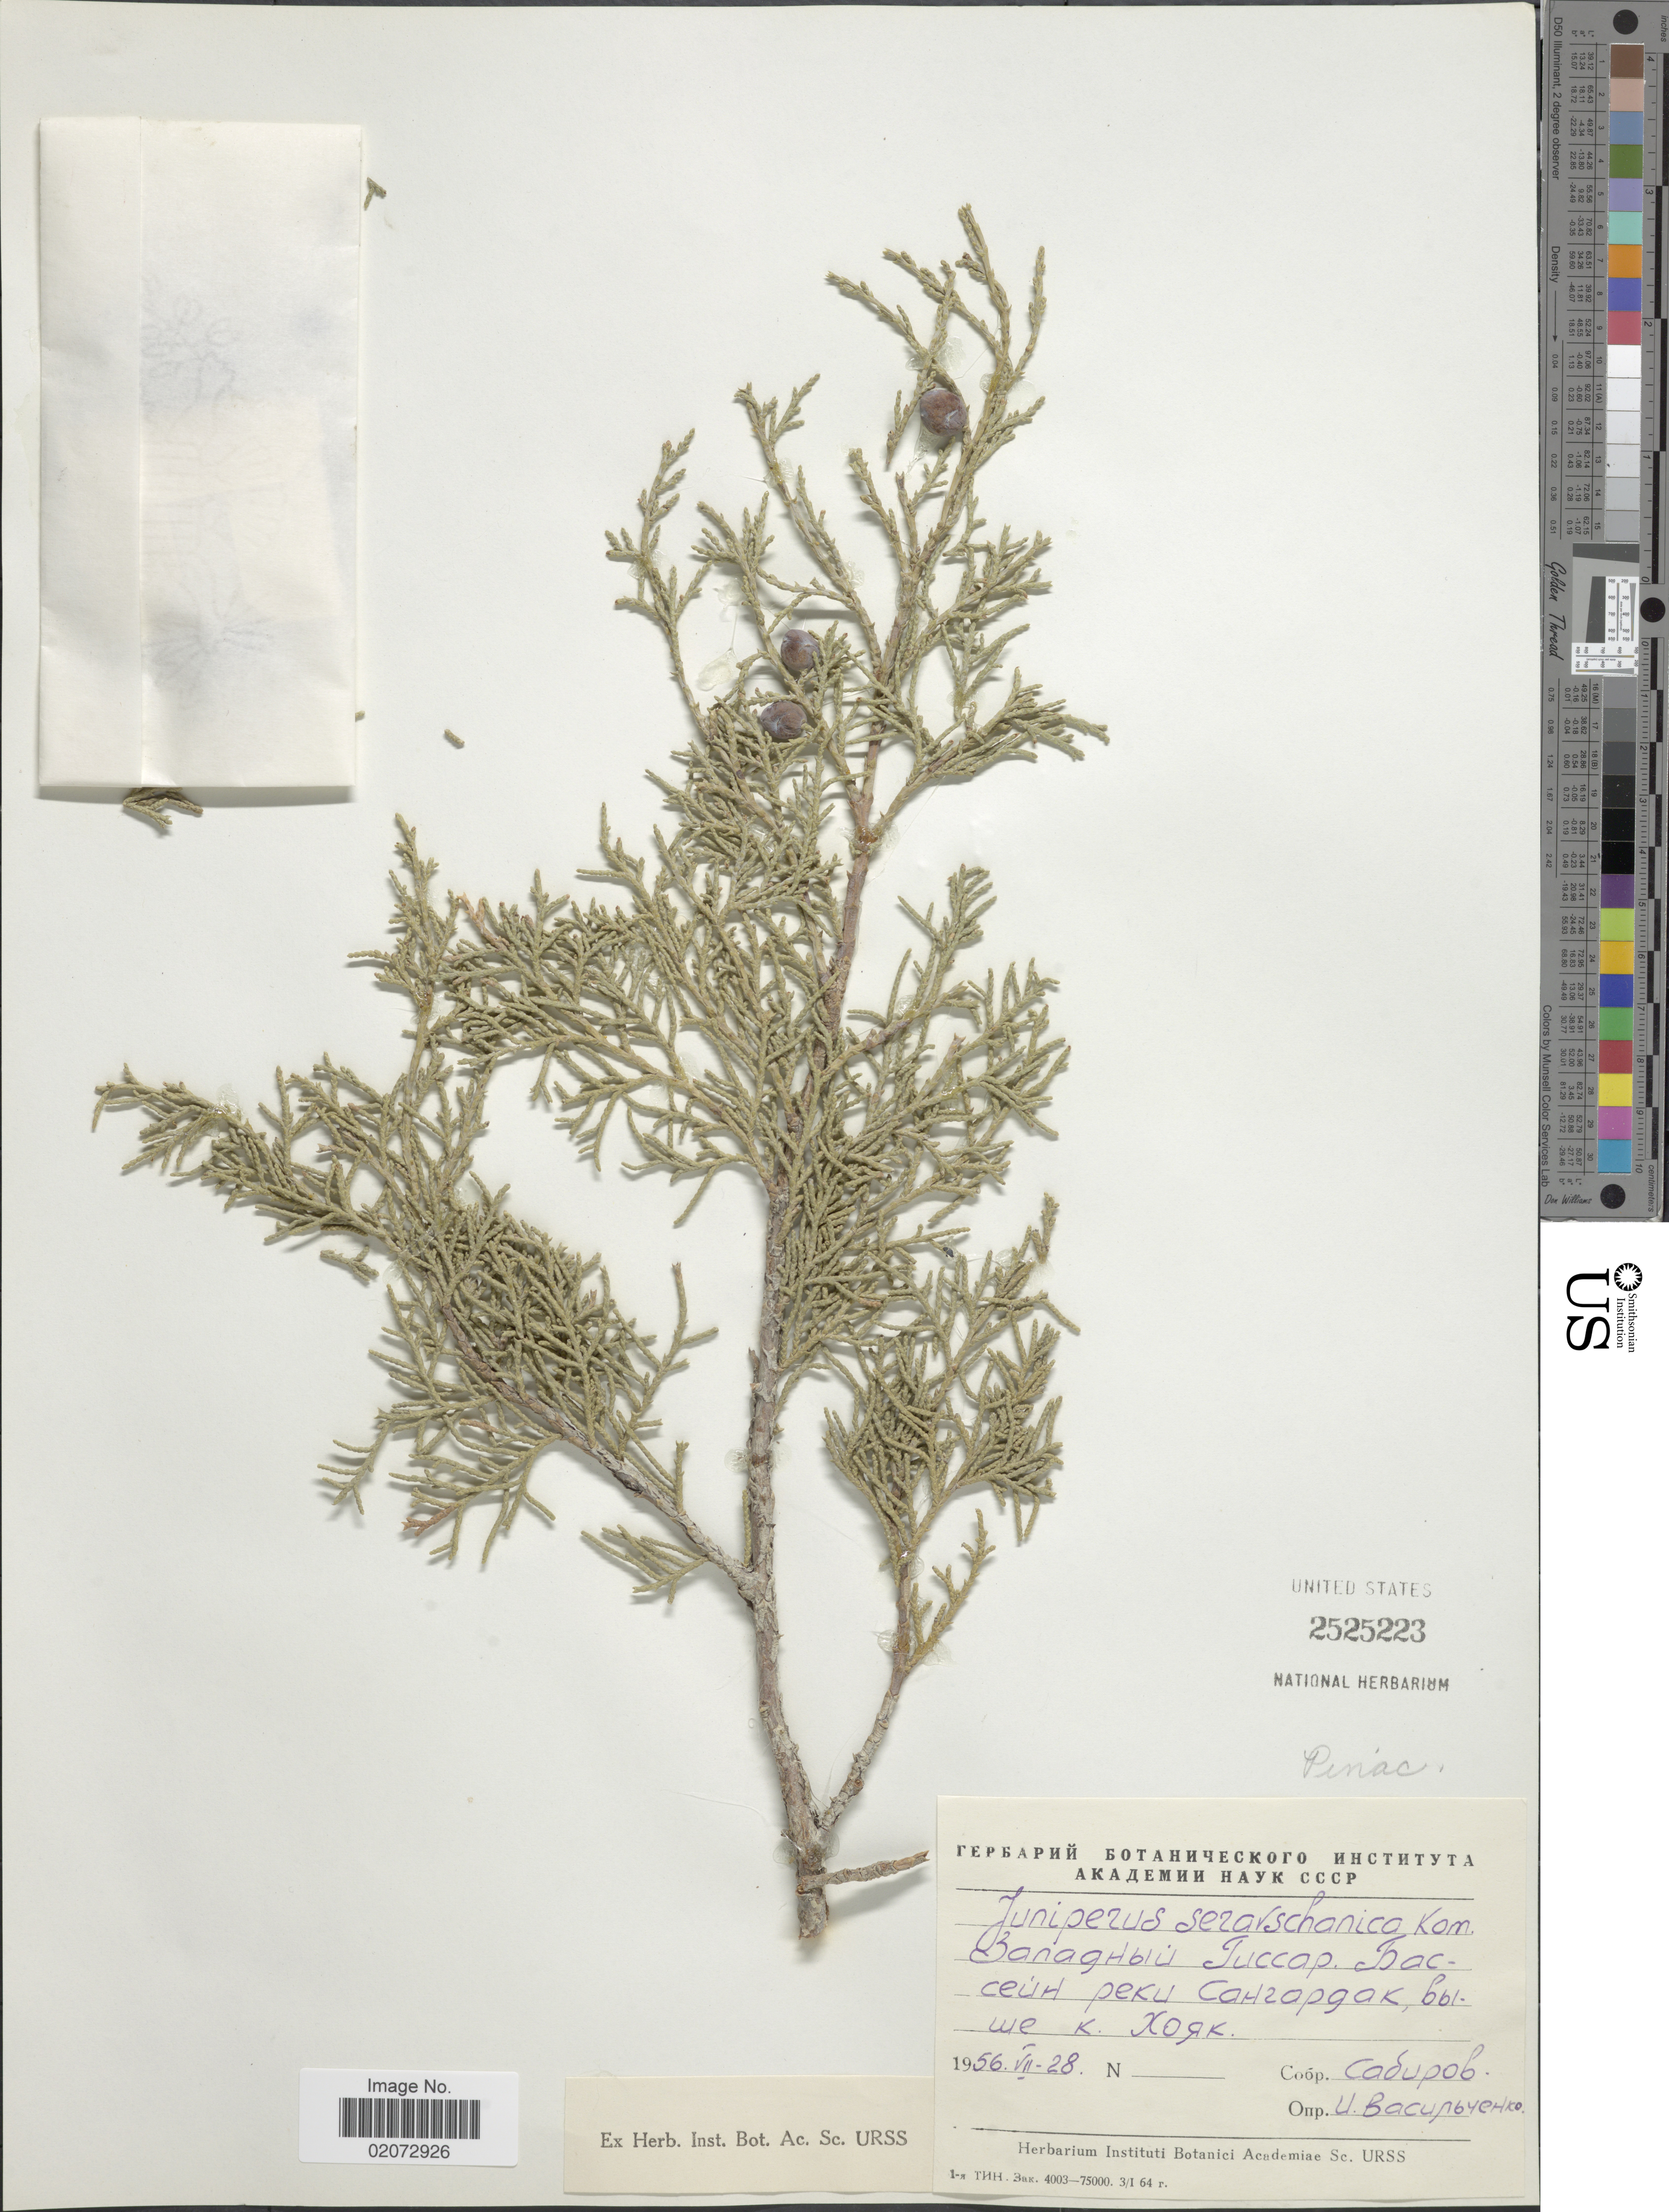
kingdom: Plantae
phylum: Tracheophyta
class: Pinopsida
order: Pinales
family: Cupressaceae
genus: Juniperus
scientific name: Juniperus seravschanica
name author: Kom.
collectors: Sabirov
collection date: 1956-07-28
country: Uzbekistan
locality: Gissar Mountain Range, Basin of River Sangardak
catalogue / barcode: US 2525223